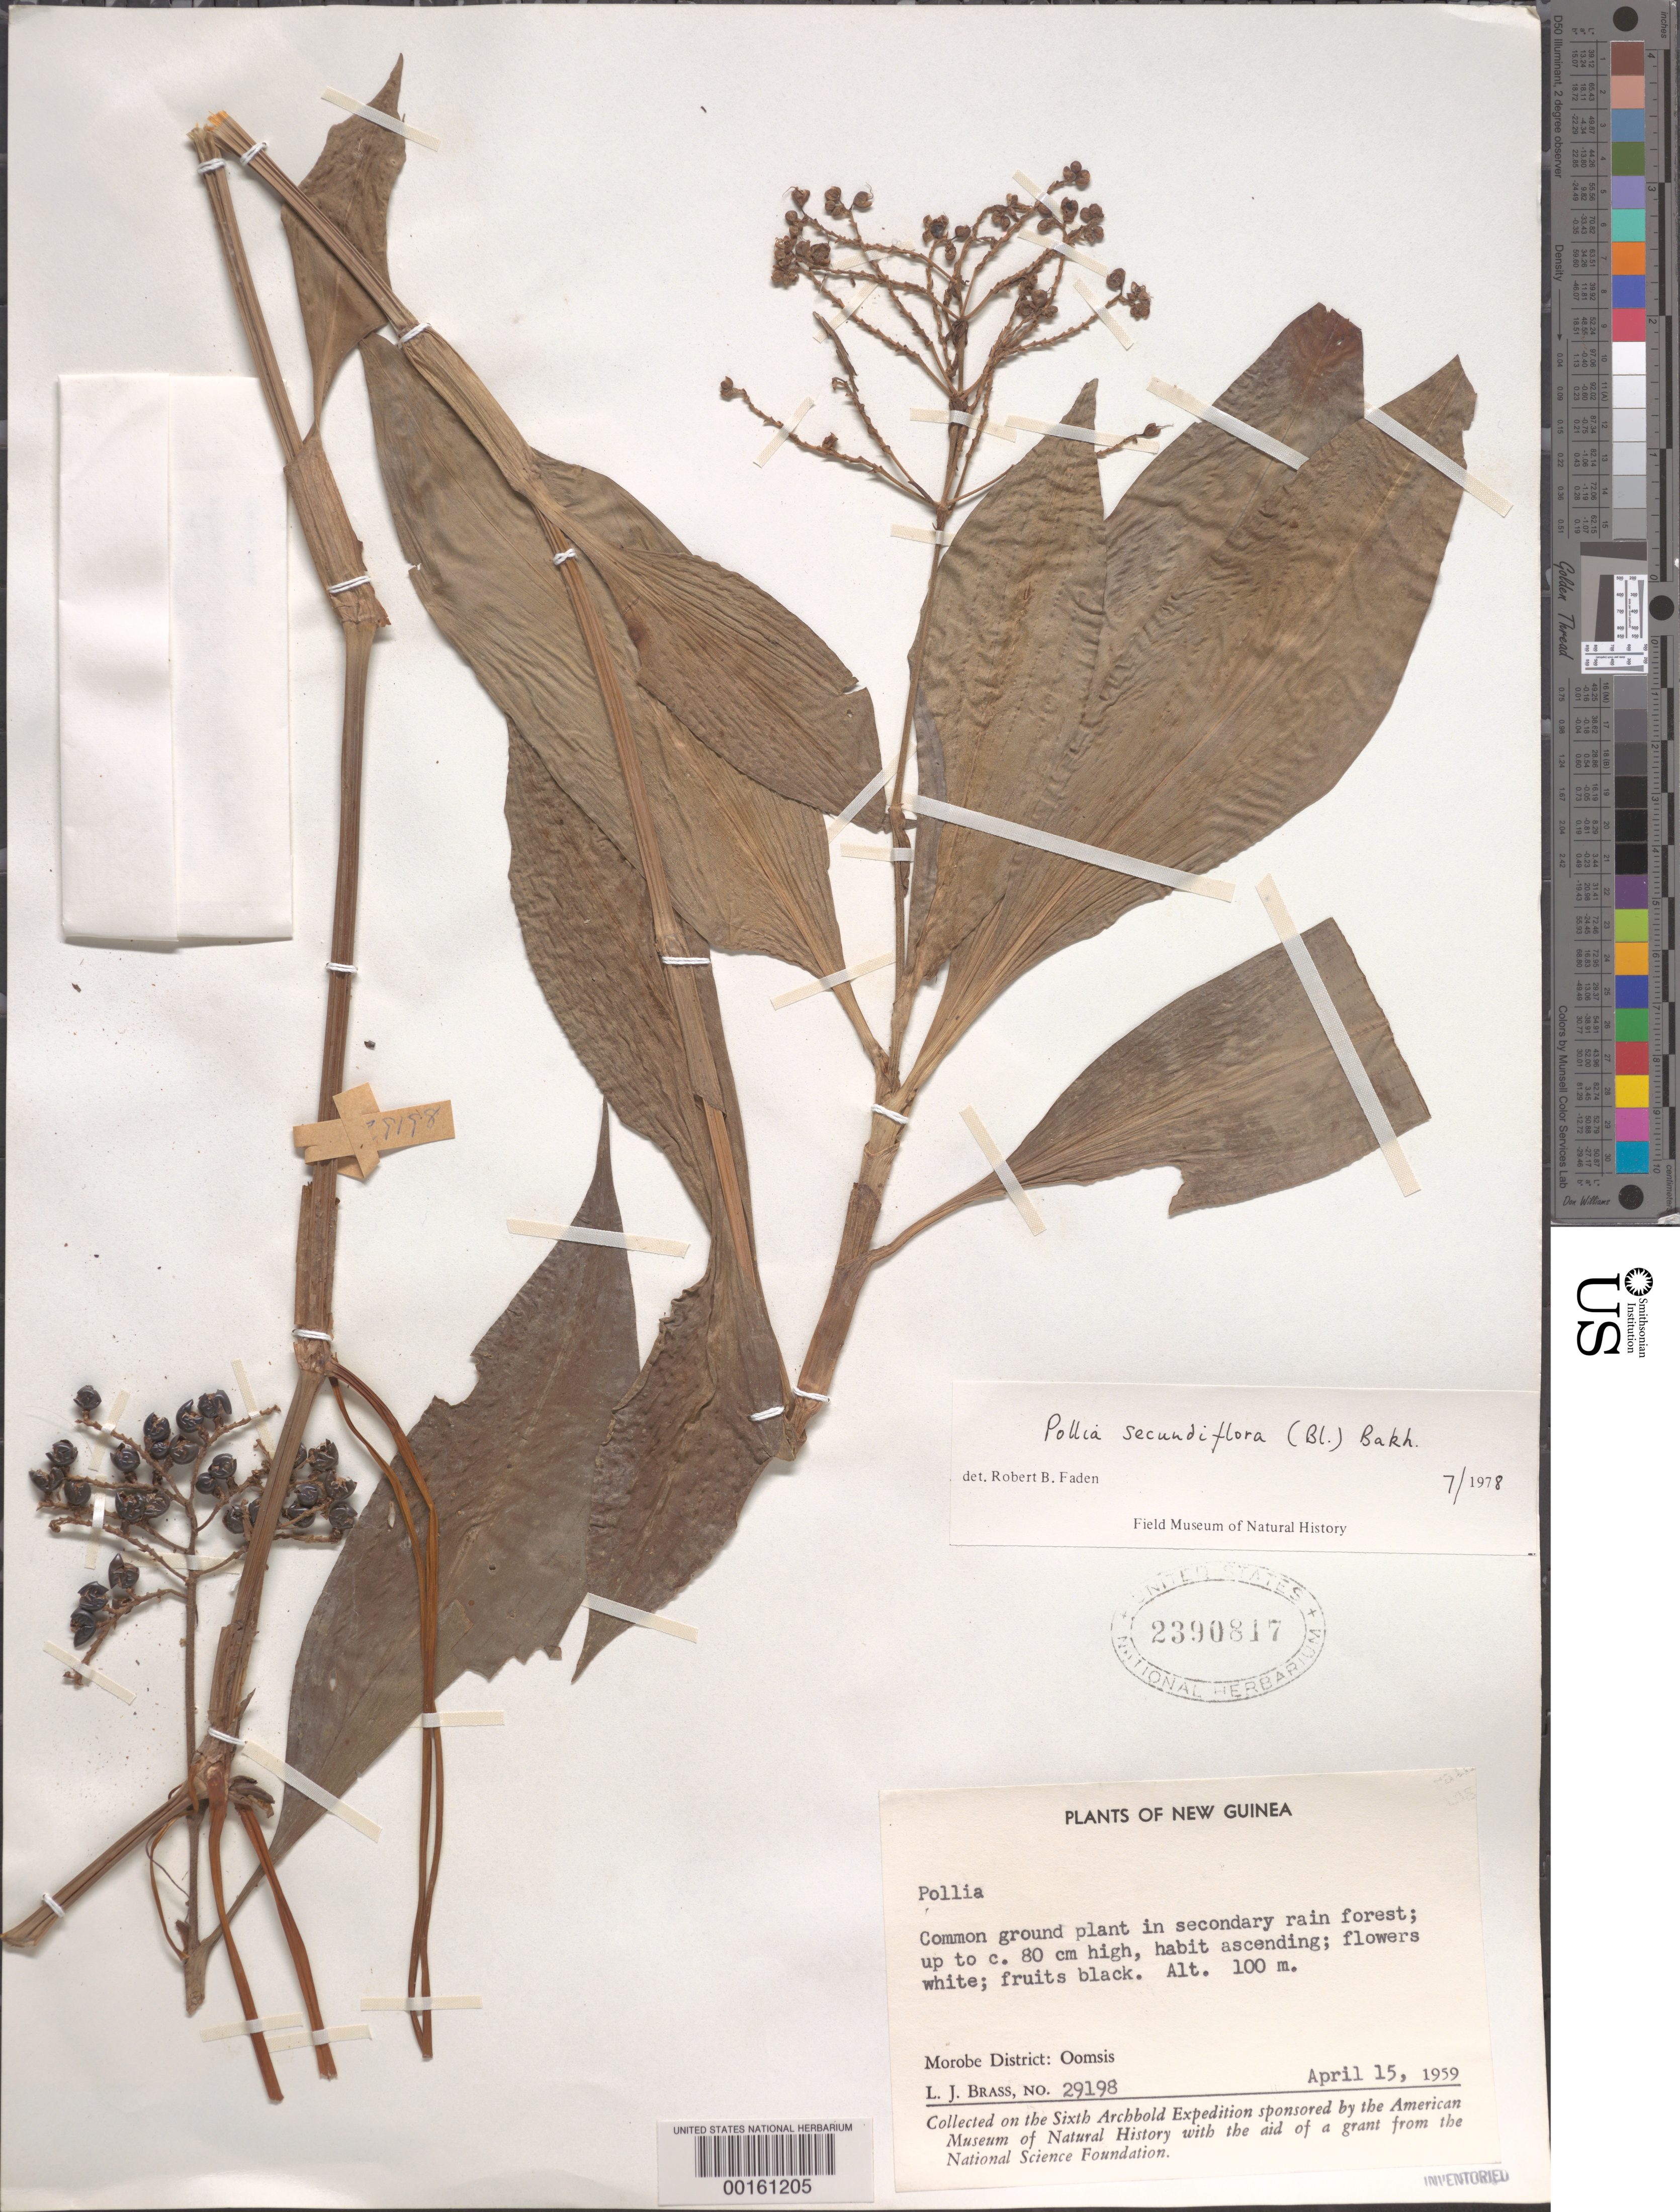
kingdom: Plantae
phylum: Tracheophyta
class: Liliopsida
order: Commelinales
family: Commelinaceae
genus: Pollia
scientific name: Pollia secundiflora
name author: (Blume) Bakh. f.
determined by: Faden, Robert B., (US), Smithsonian Institution - National Museum of Natural History (UNITED STATES)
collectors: L. J. Brass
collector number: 29198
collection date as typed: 15 Apr 1959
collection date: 1959-04-15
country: Papua New Guinea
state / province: Morobe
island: New Guinea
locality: Oomsis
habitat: Secondary rainforest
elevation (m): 100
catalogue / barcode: US 2390817